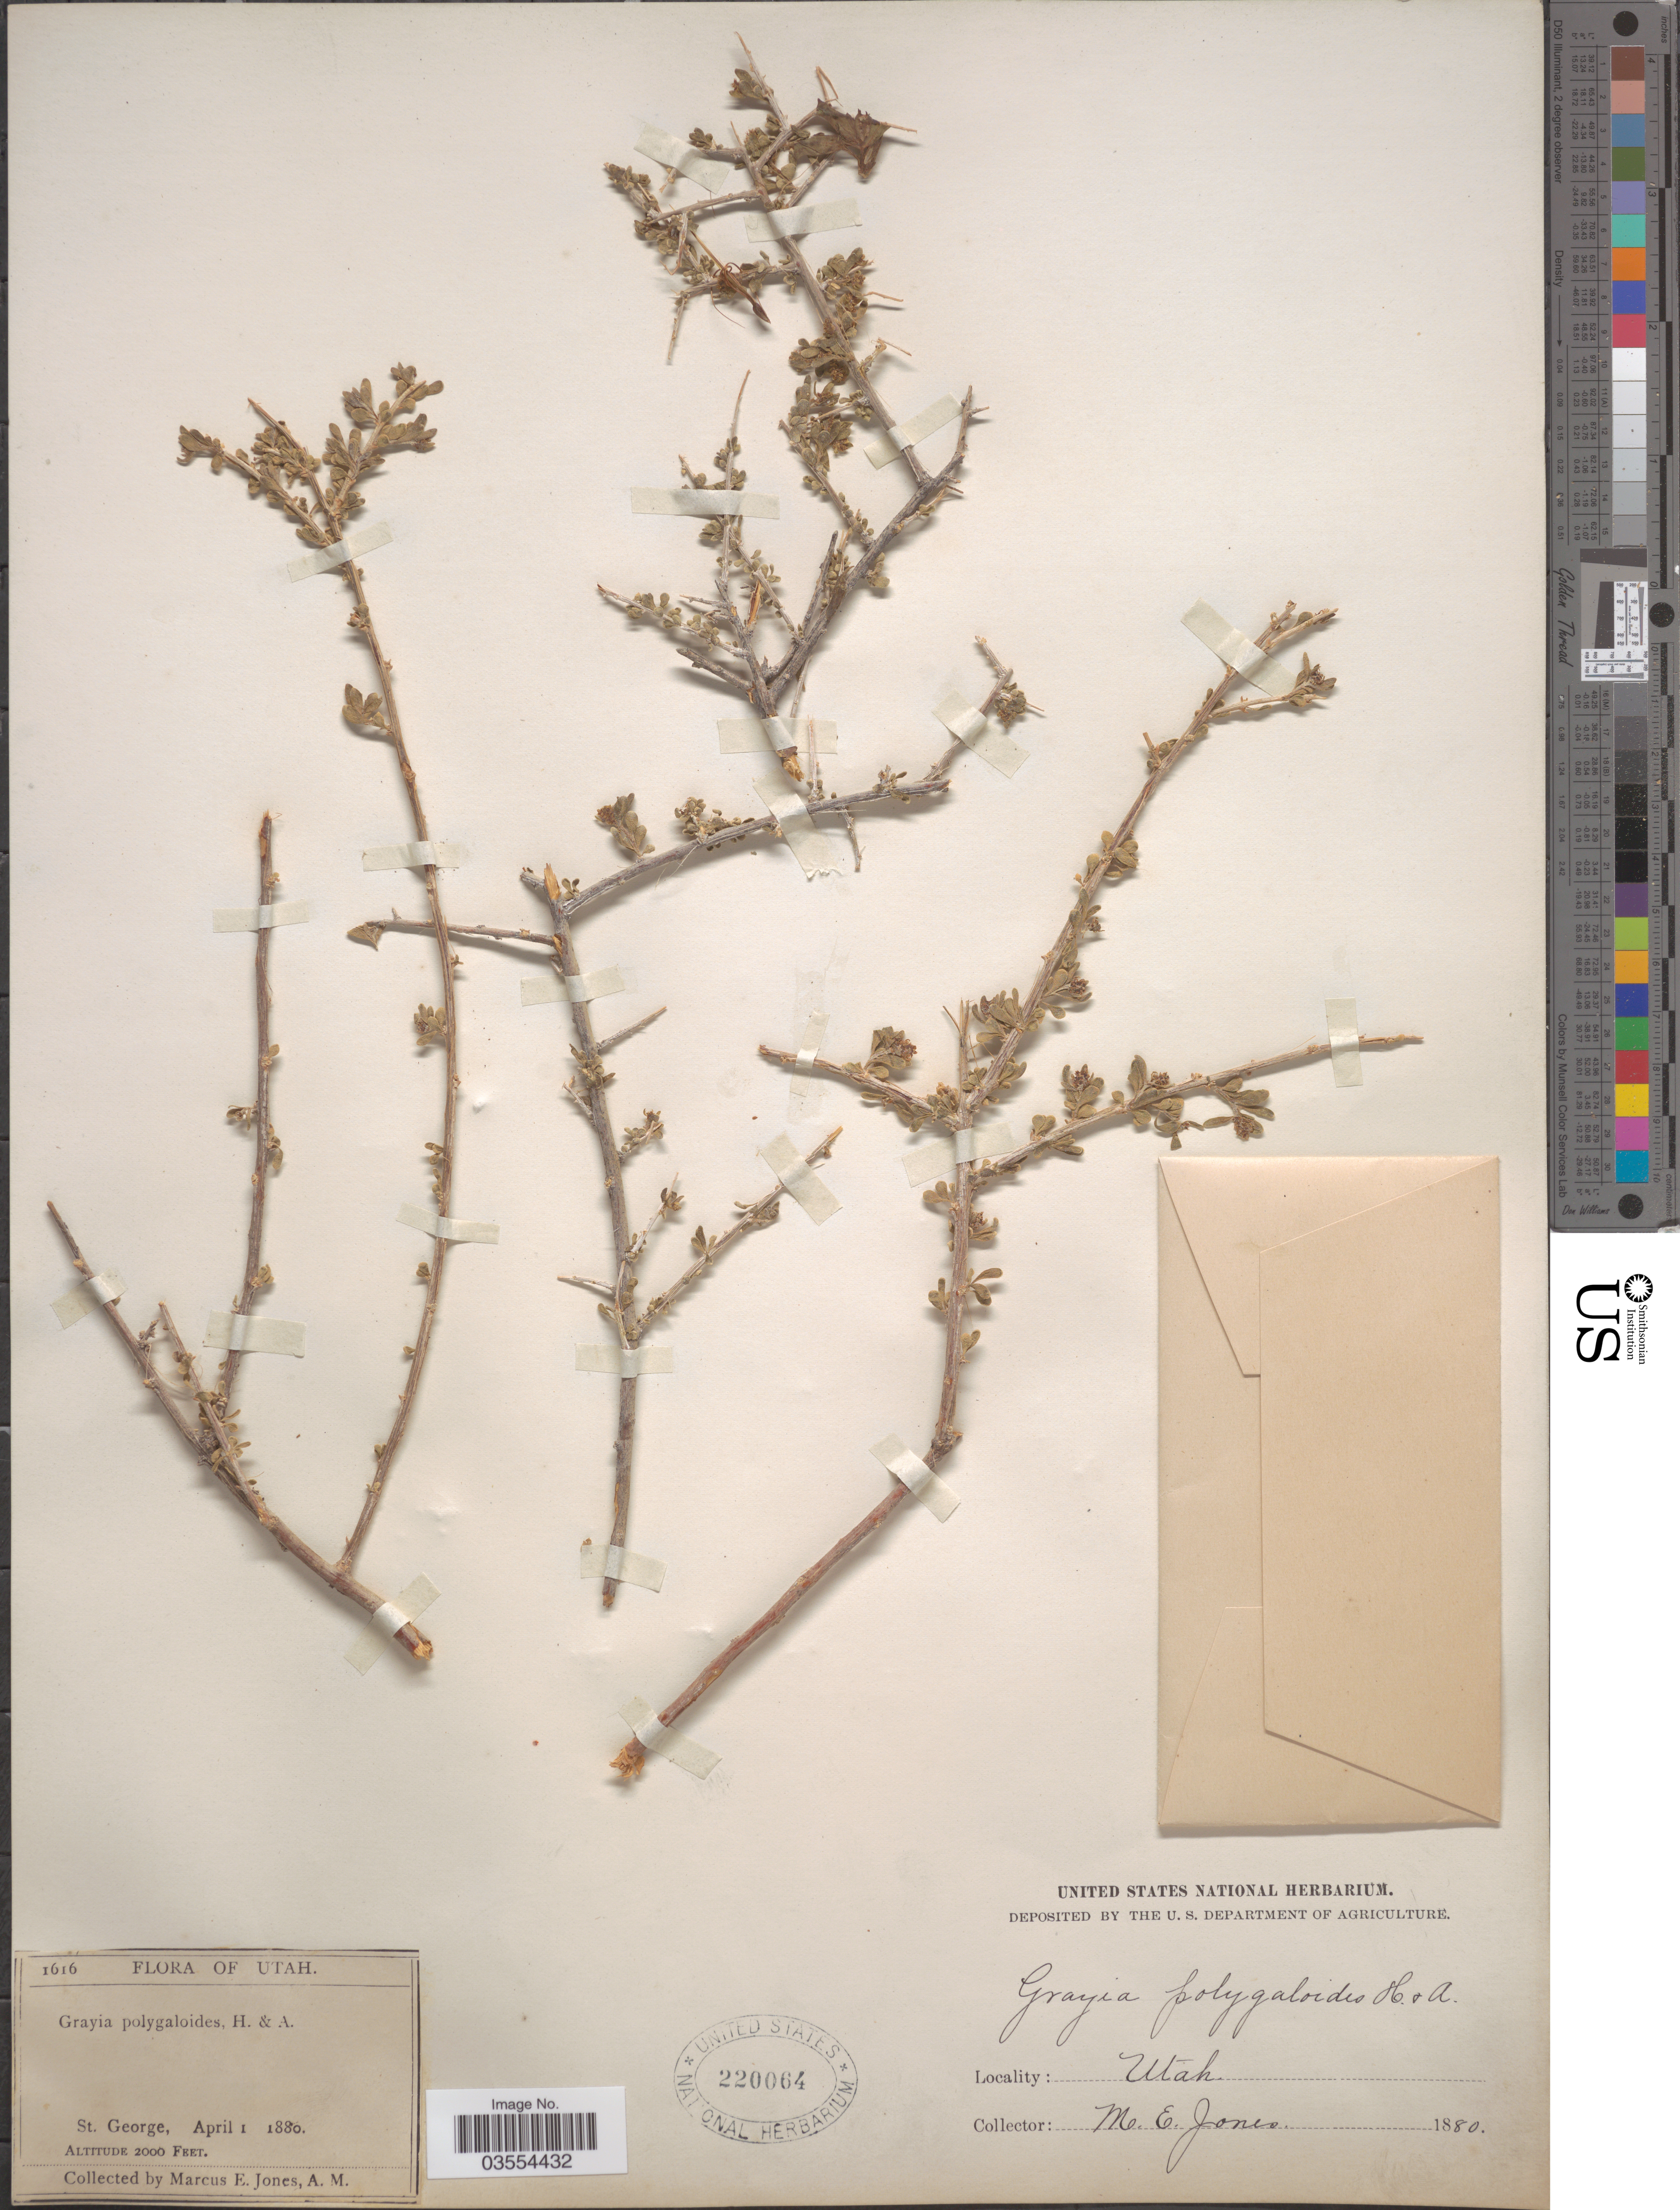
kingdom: Plantae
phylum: Tracheophyta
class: Magnoliopsida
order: Caryophyllales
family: Amaranthaceae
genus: Grayia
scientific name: Grayia spinosa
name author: (Hook.) Moq.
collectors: M. E. Jones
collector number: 1616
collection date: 1880-04-01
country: United States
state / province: Utah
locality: St. George.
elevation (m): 610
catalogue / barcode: US 220064